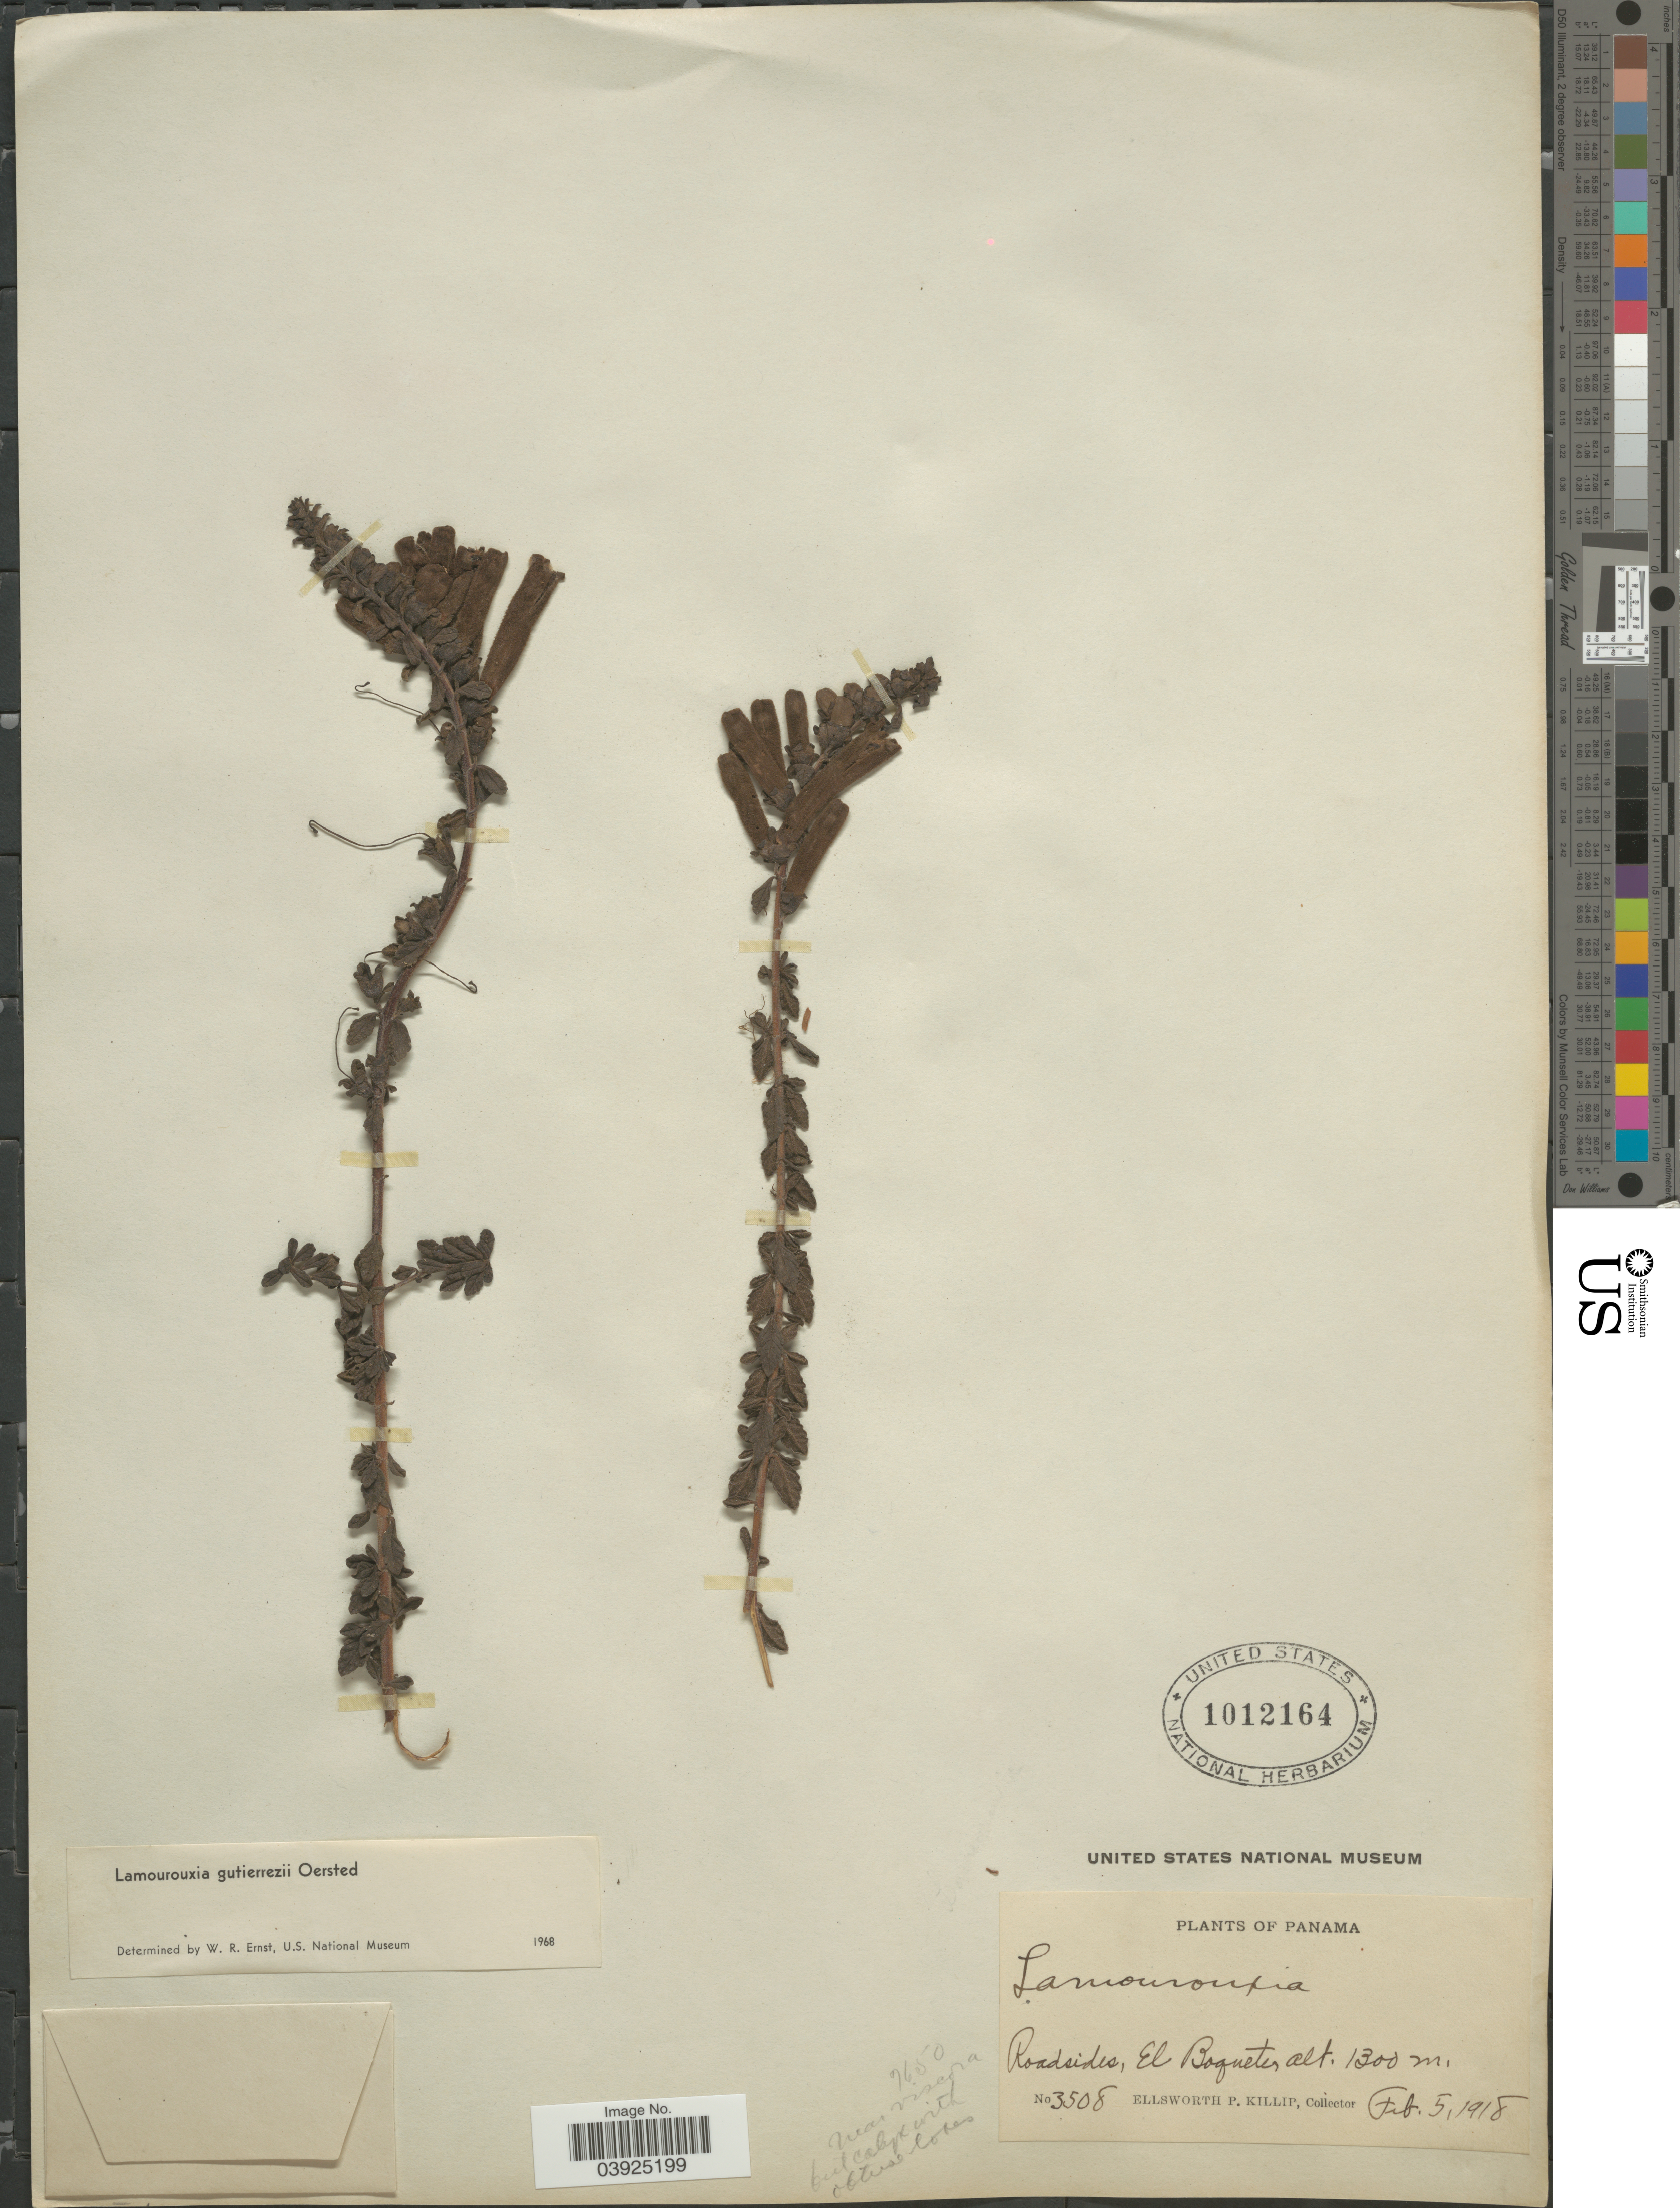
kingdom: Plantae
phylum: Tracheophyta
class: Magnoliopsida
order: Lamiales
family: Orobanchaceae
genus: Lamourouxia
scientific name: Lamourouxia gutierrezii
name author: Oerst.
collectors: E. P. Killip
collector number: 3508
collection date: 1918-02-05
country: Panama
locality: El Boquete.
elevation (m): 1300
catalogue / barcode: US 1012164